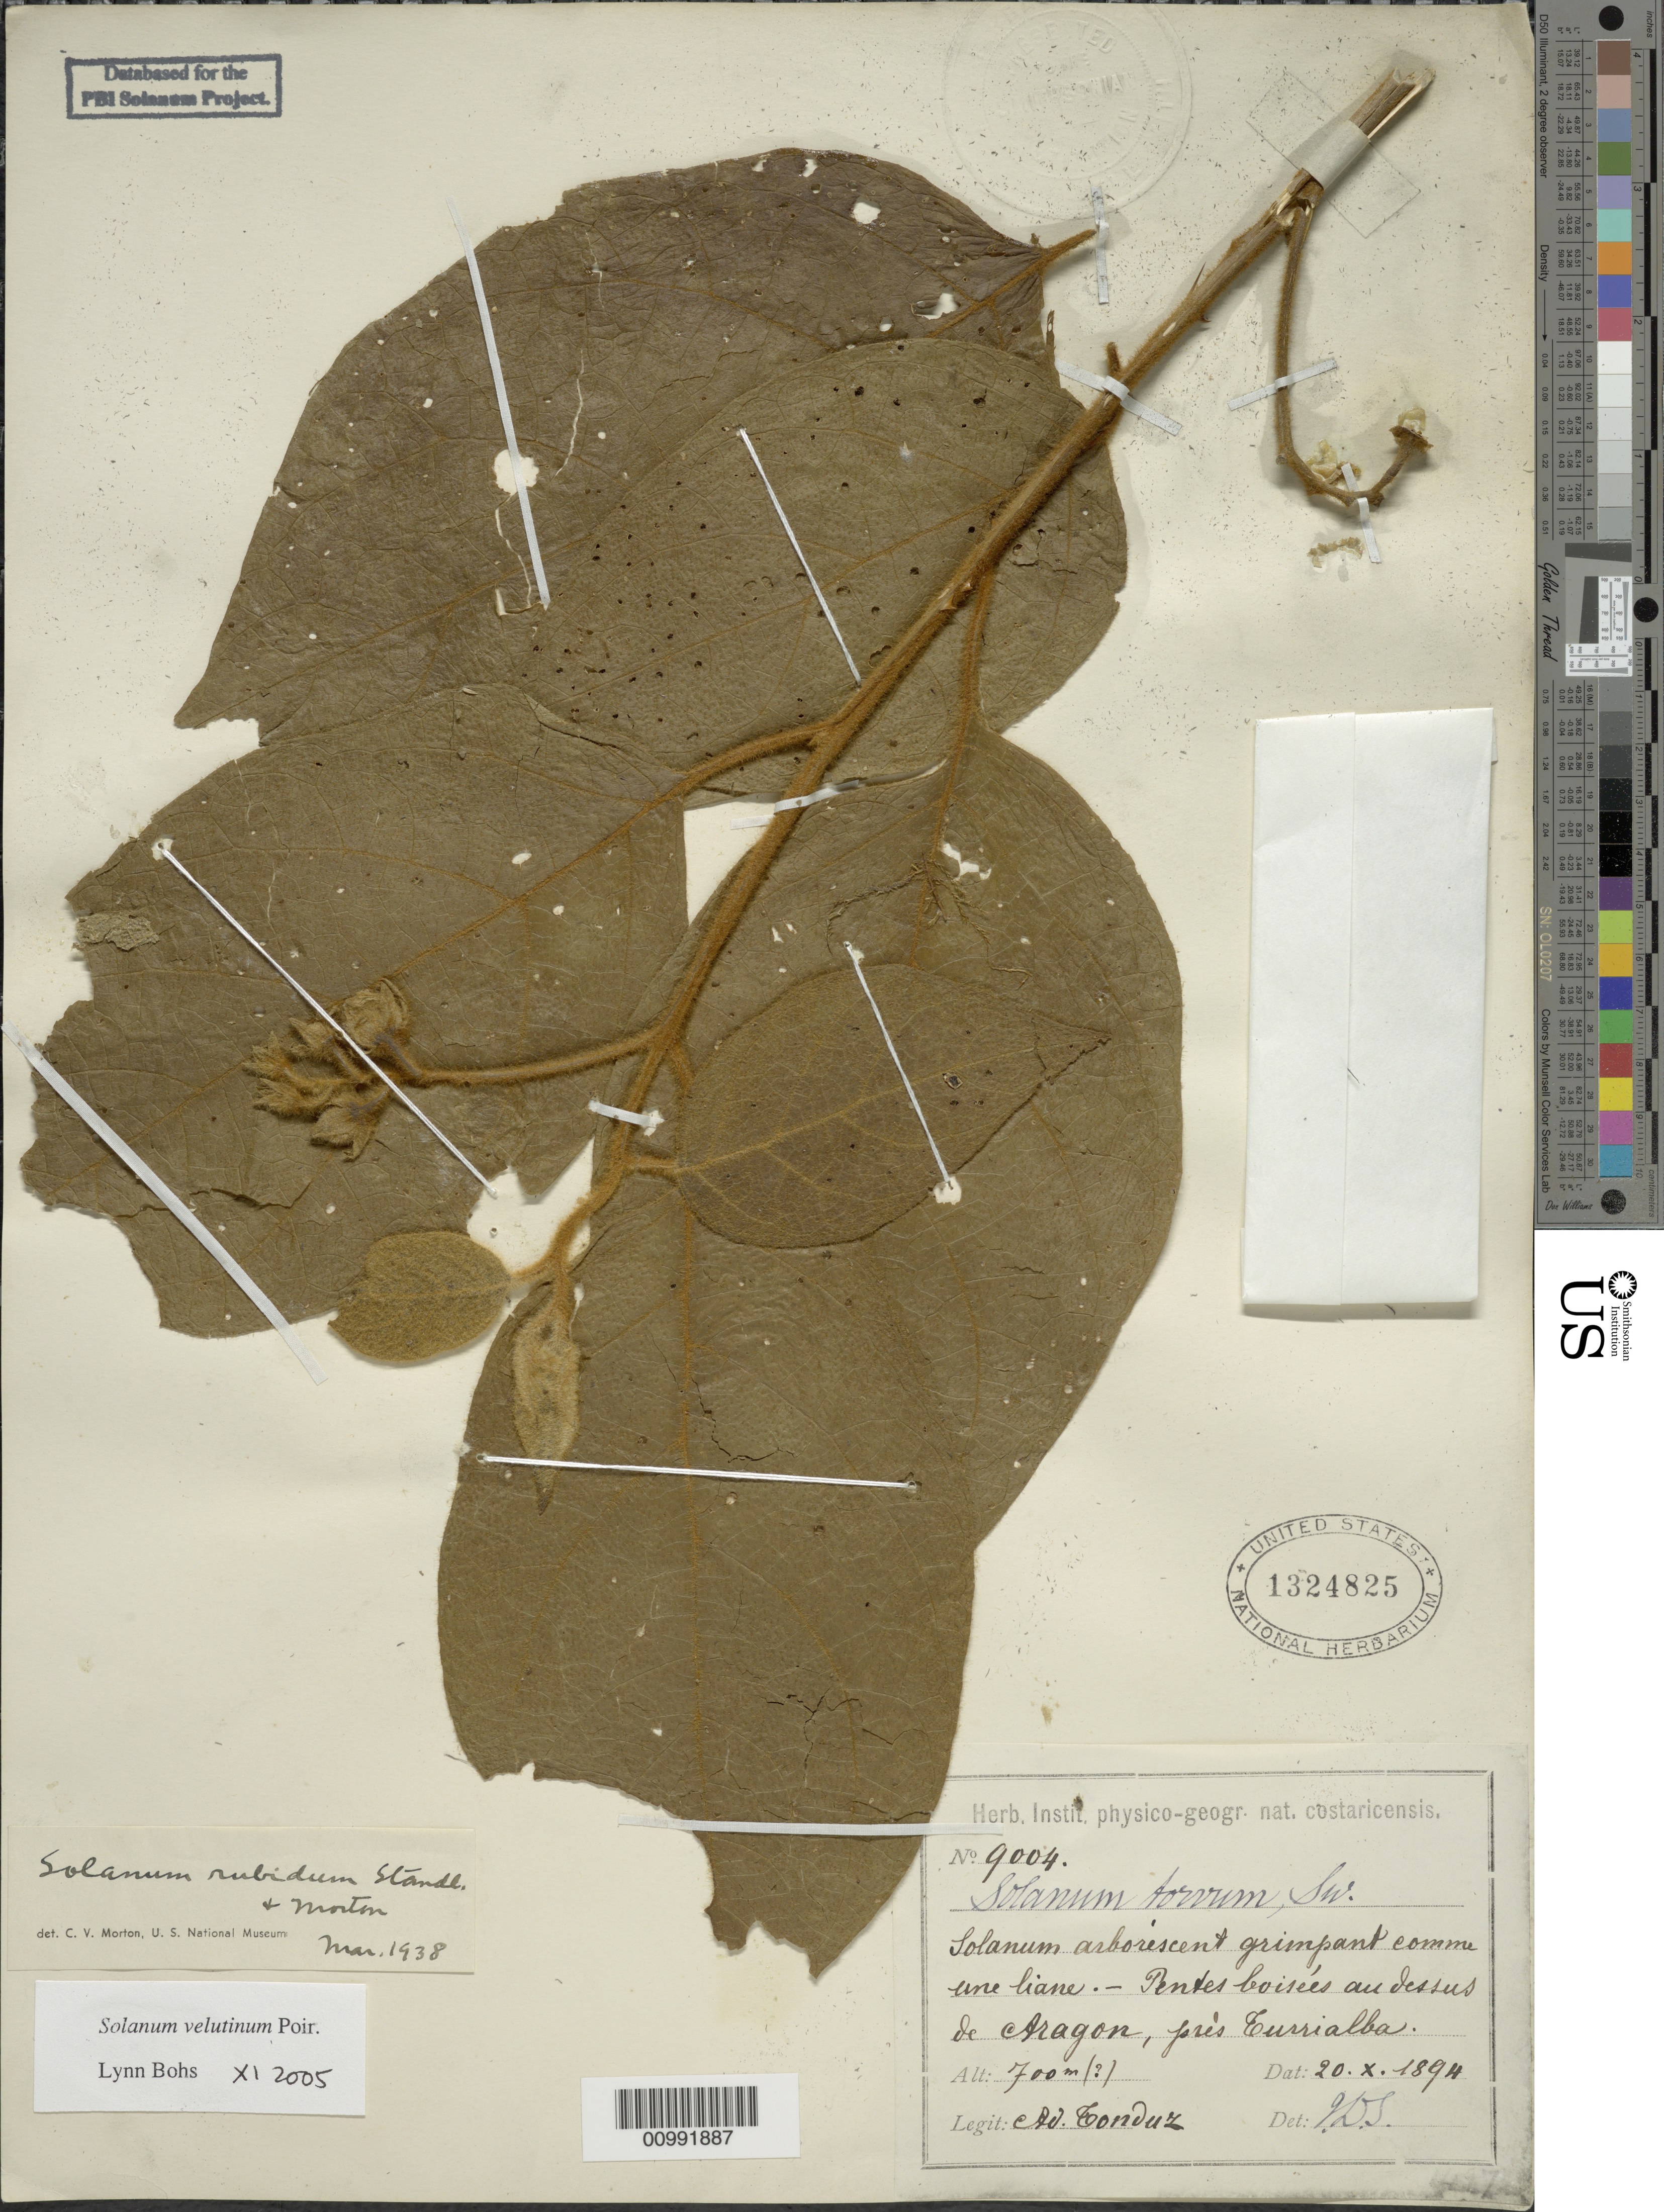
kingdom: Plantae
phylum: Tracheophyta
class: Magnoliopsida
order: Solanales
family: Solanaceae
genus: Solanum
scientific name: Solanum velutinum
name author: Dunal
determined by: Bohs, L. A.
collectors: A. Tonduz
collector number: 9004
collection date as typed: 20 Oct 1894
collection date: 1894-10-20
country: Costa Rica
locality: Pentes boisées au dessus de Aragon, près Turrialba.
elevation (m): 700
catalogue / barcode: US 1324825